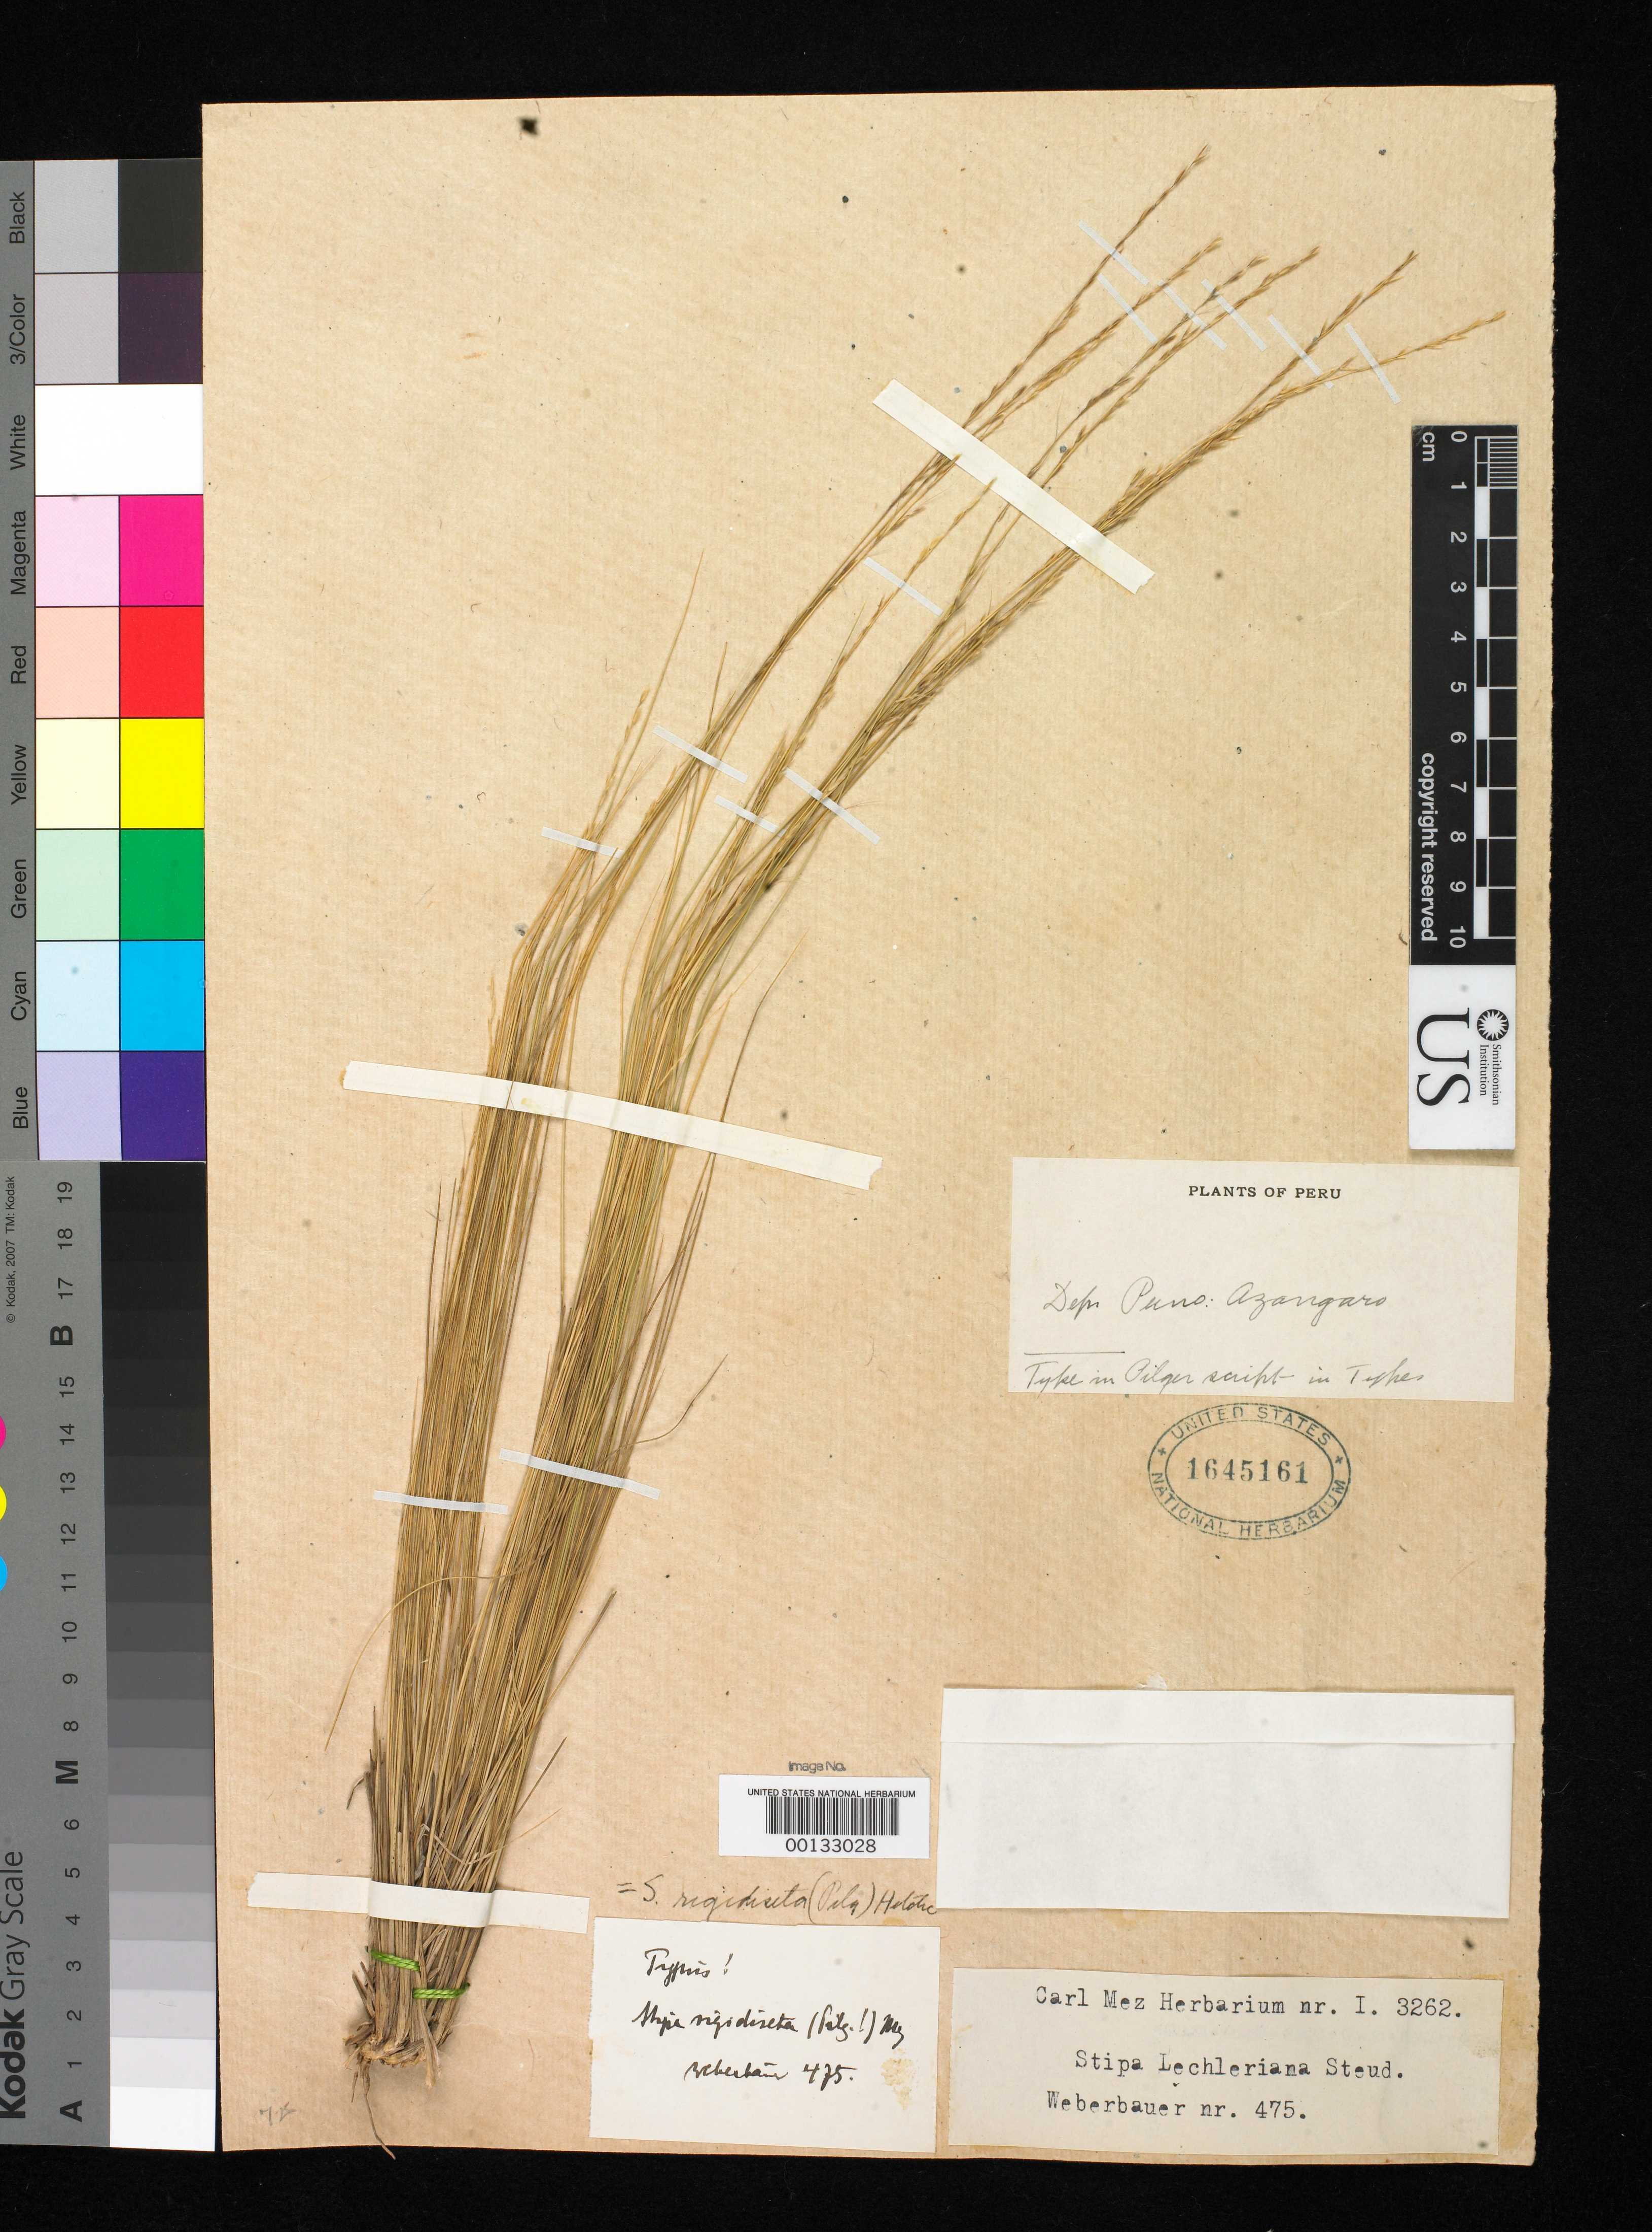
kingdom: Plantae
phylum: Tracheophyta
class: Liliopsida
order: Poales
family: Poaceae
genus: Oryzopsis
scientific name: Oryzopsis rigidiseta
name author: Pilg.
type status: Isotype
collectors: A. Weberbauer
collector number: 475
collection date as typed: Feb 1902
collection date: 1902-02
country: Peru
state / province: Puno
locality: Azangaro.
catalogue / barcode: US 1645161